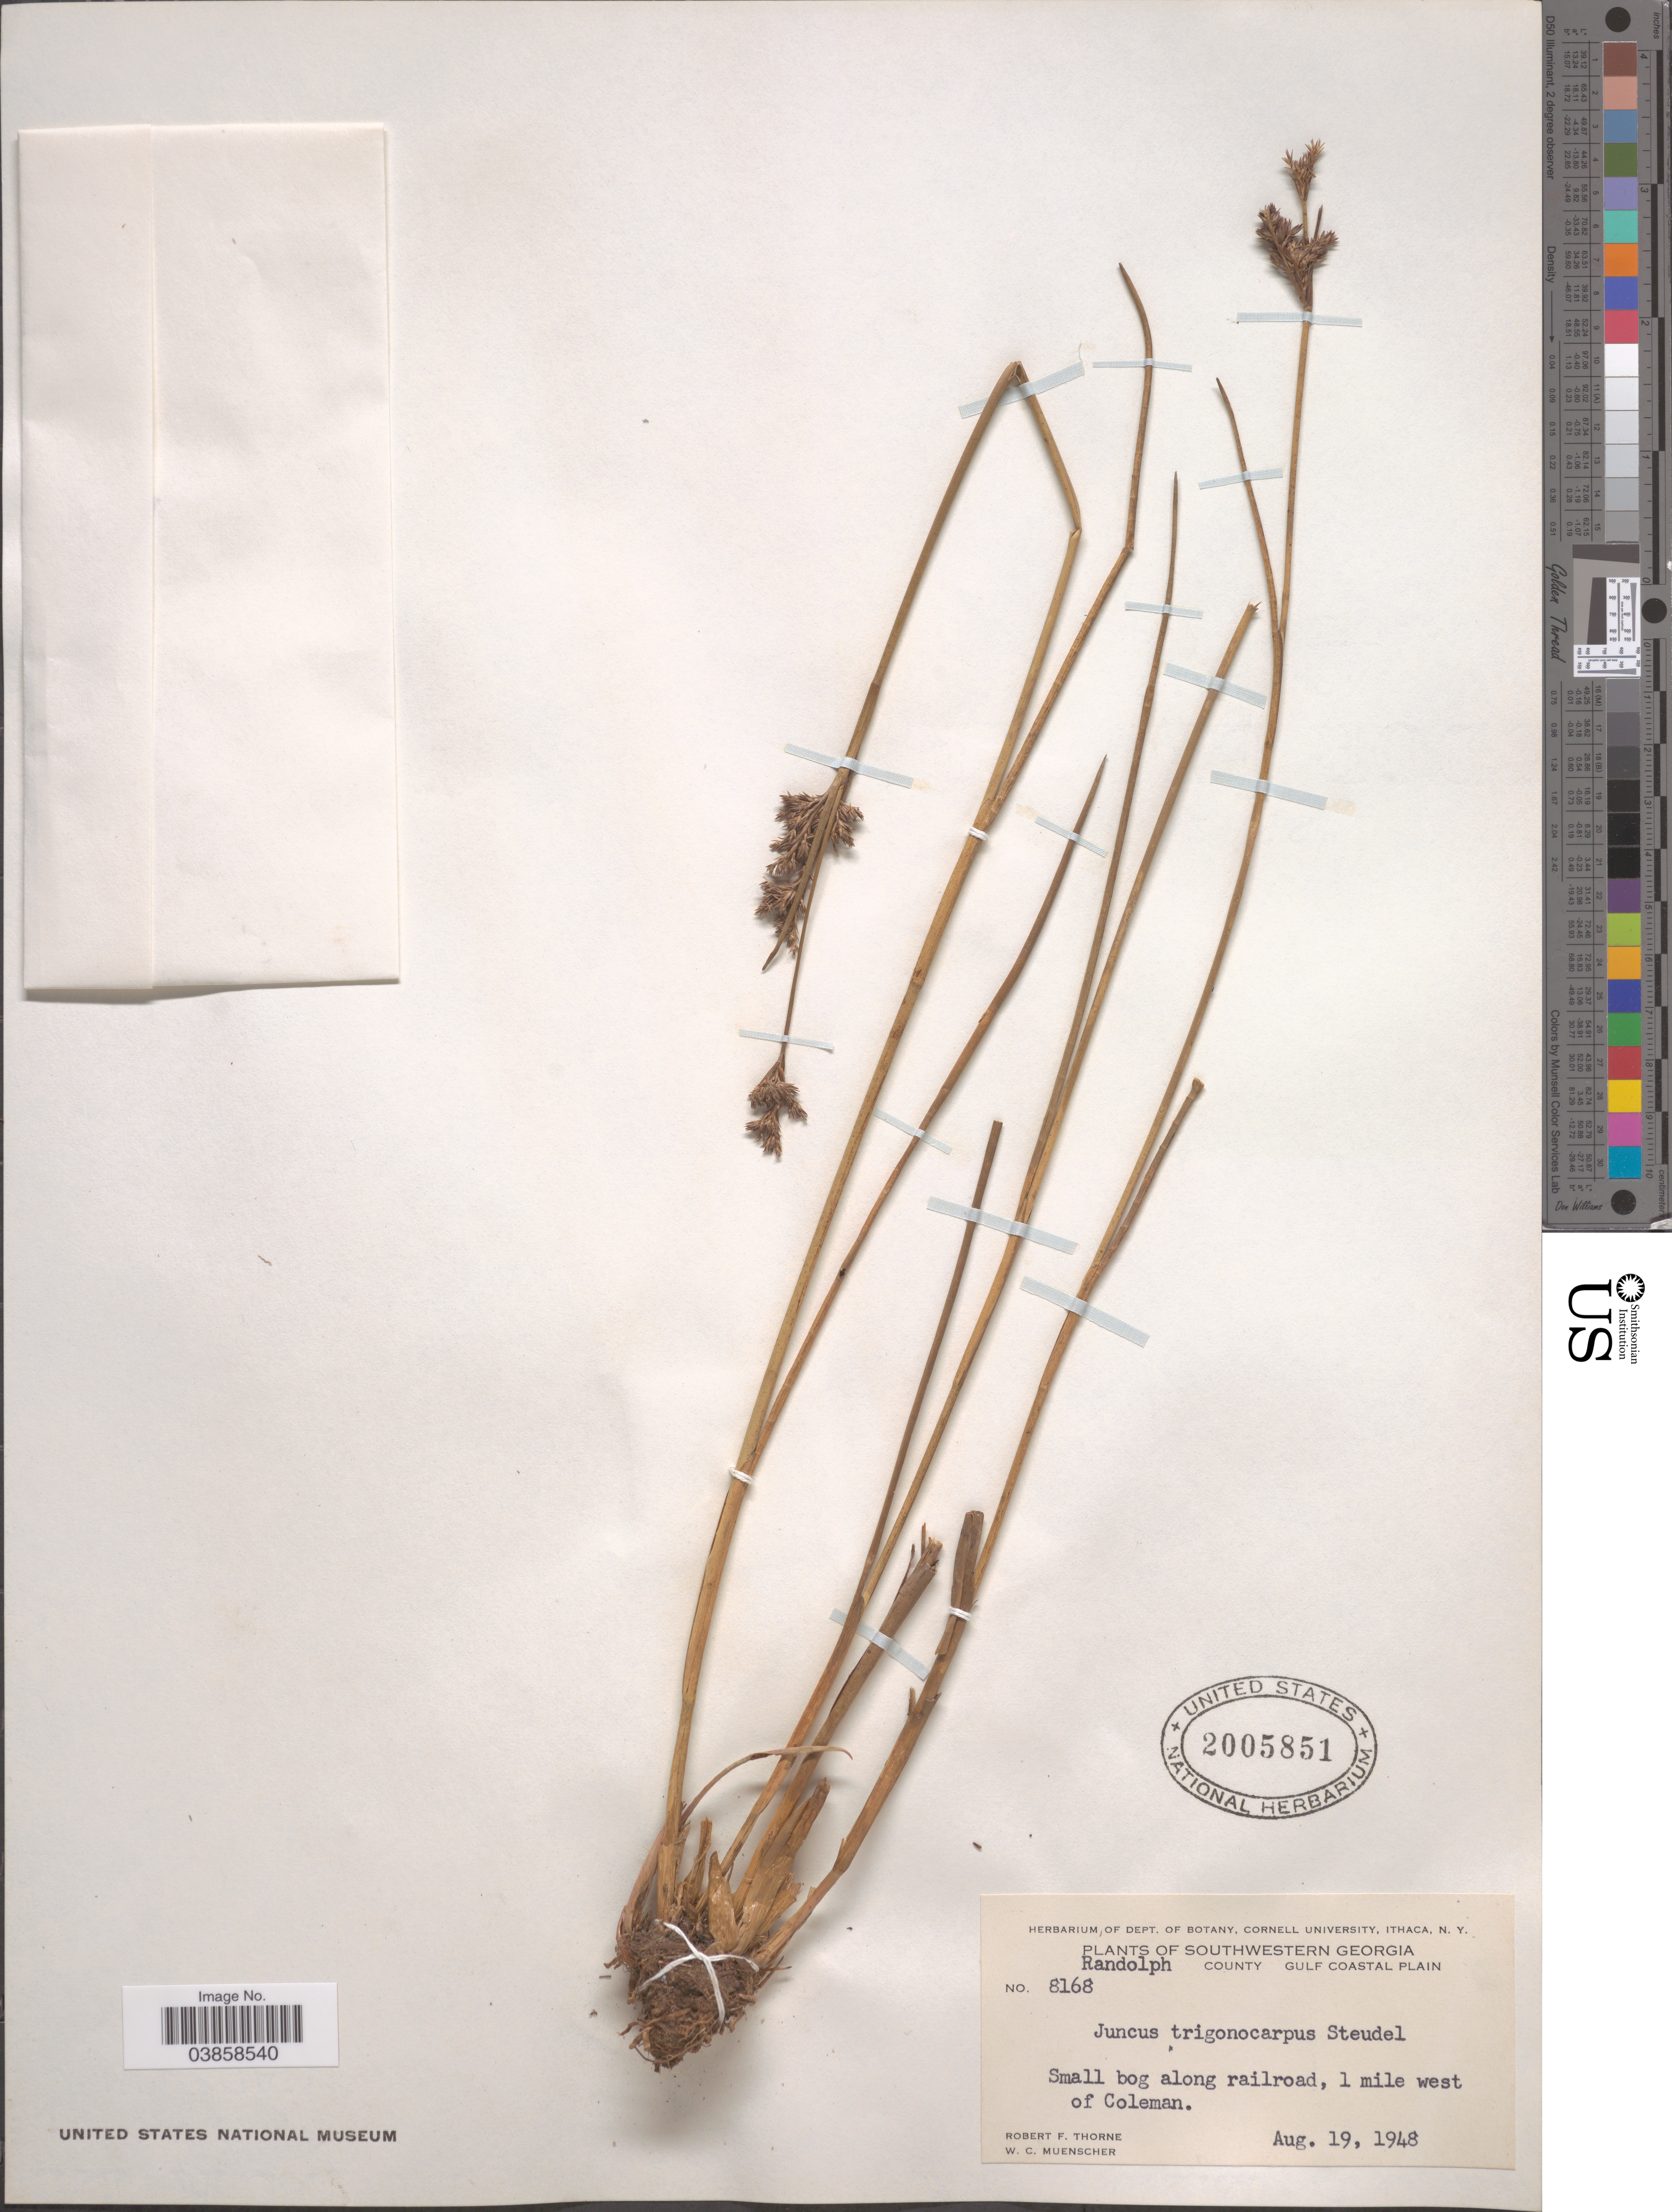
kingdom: Plantae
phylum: Tracheophyta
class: Liliopsida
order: Poales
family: Juncaceae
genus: Juncus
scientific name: Juncus trigonocarpus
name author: Steud.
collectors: R. F. Thorne & W. Muenscher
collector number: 8168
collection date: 1948-08-19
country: United States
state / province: Georgia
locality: Southwestern Georgia. Randolph County. Gulf Coastal Plain. Small bog along railroad, 1 mile west of Coleman.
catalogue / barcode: US 2005851